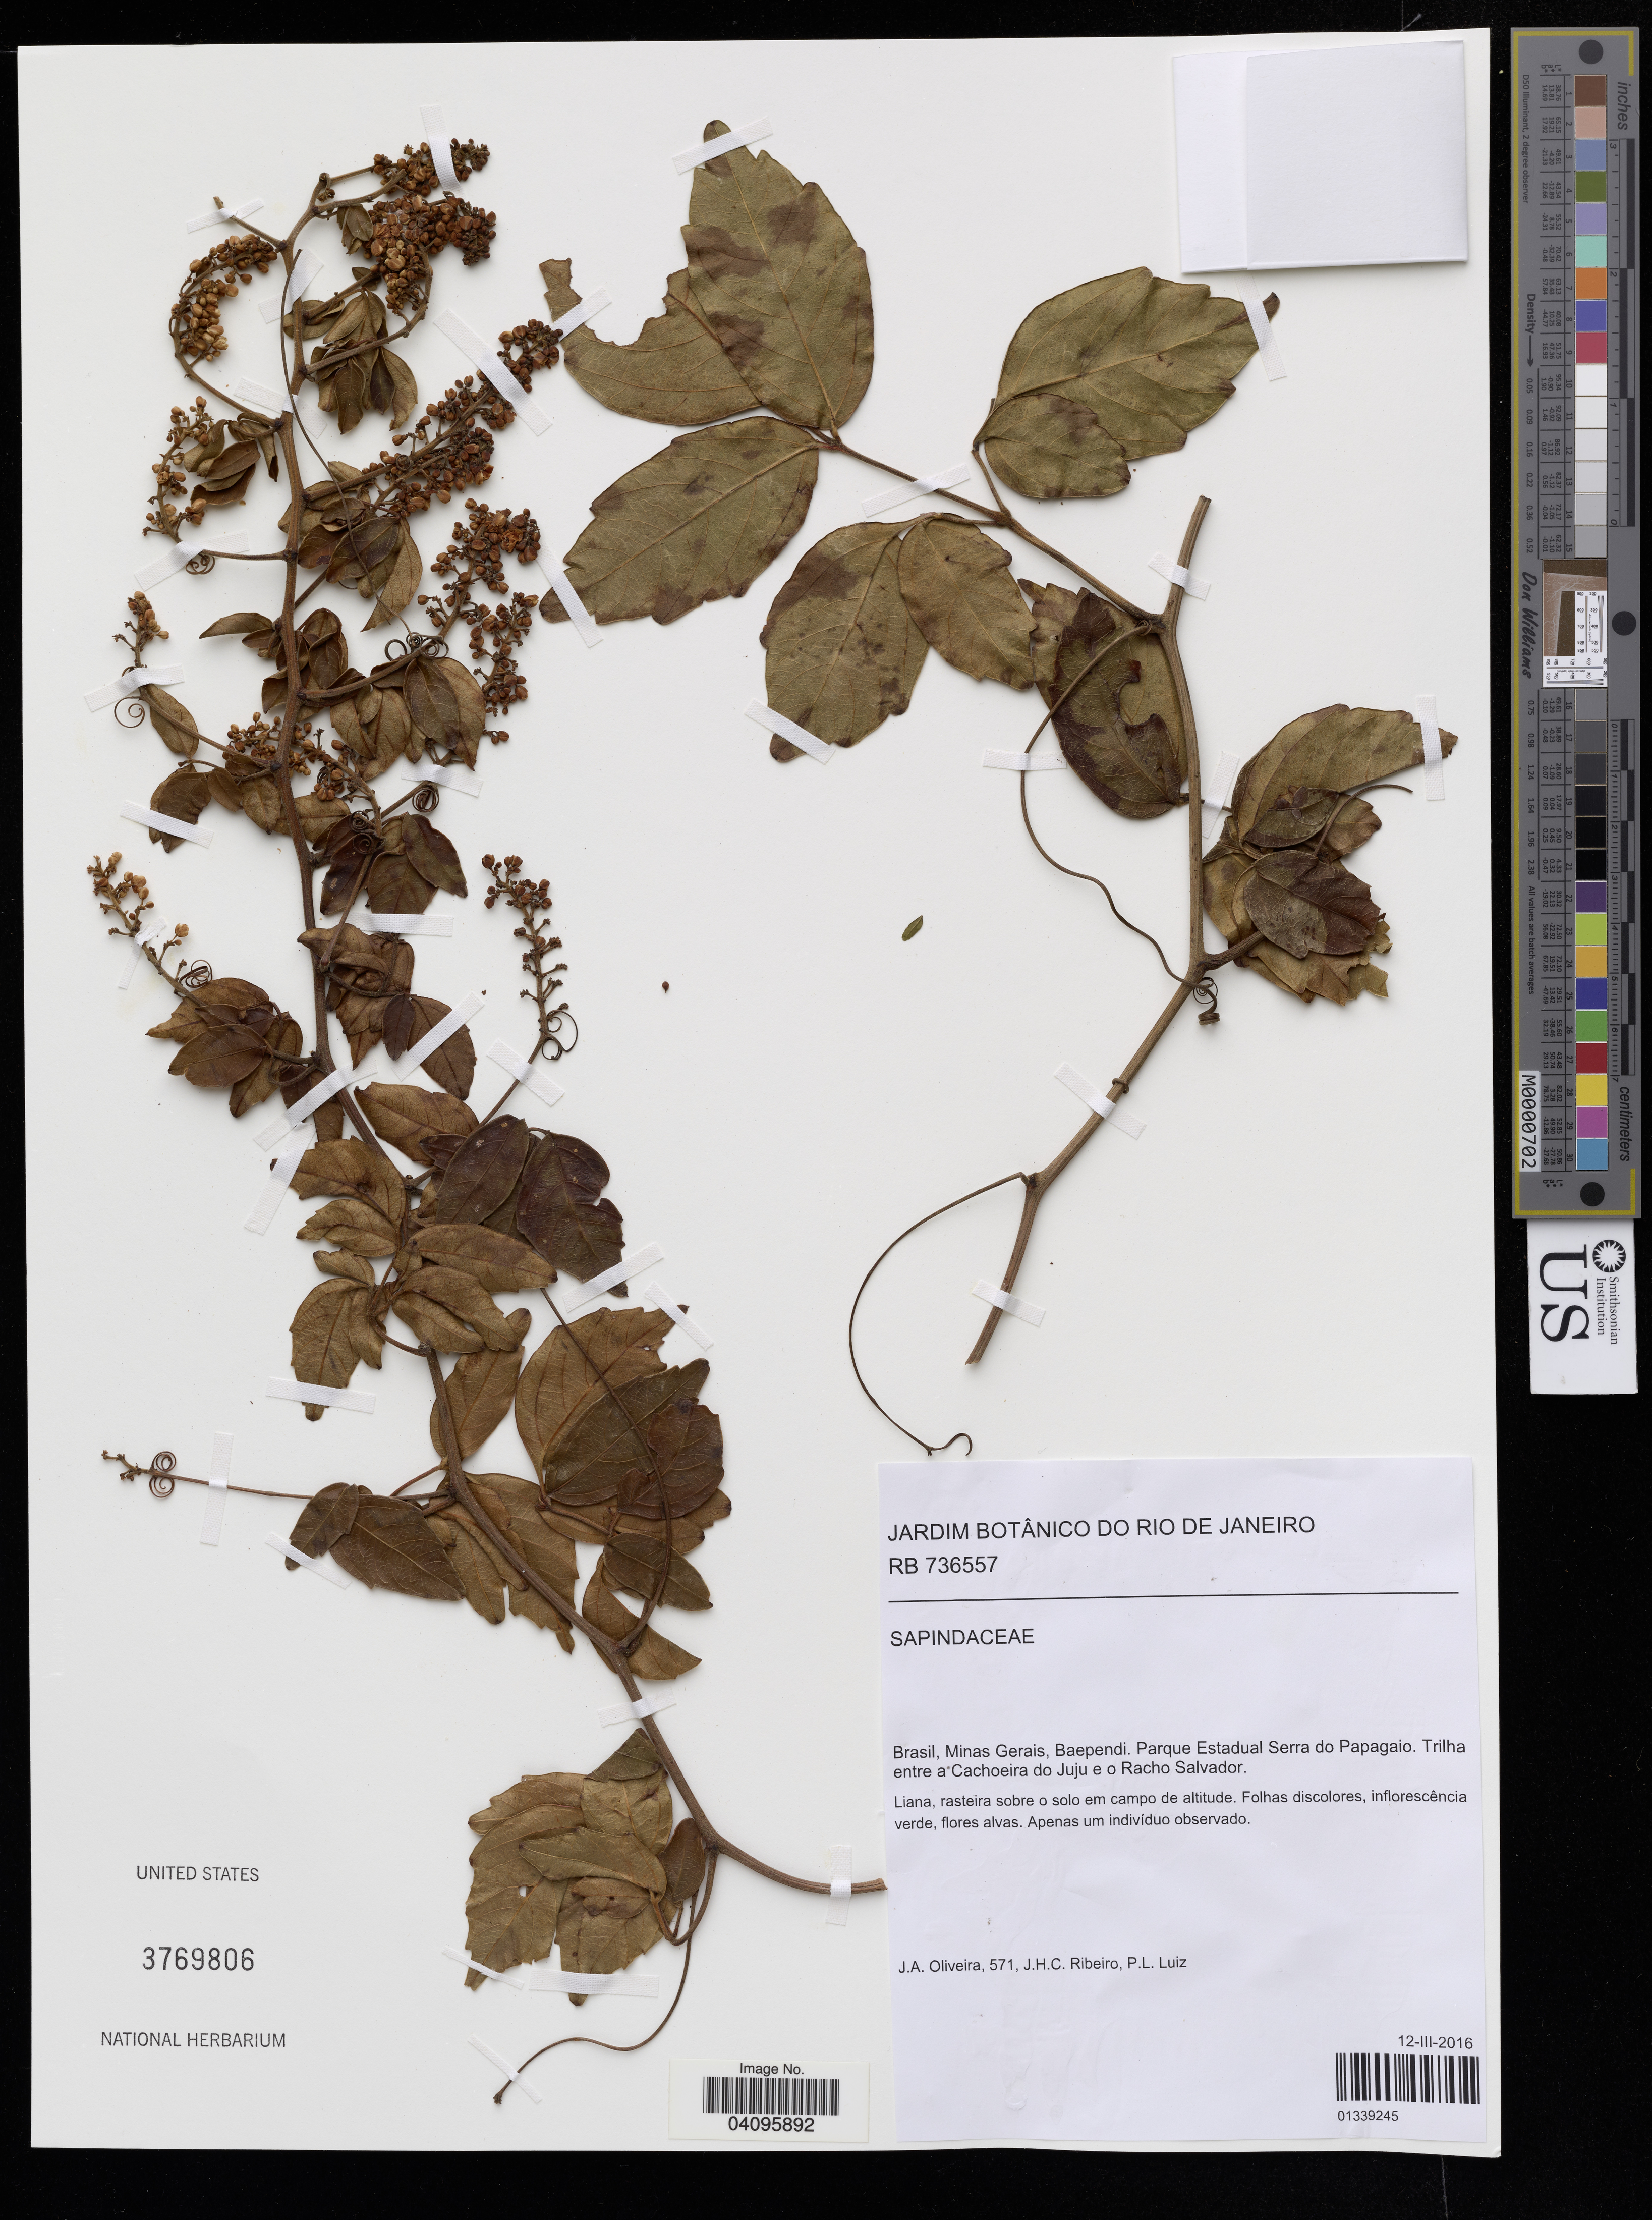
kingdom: Plantae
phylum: Tracheophyta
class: Magnoliopsida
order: Sapindales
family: Sapindaceae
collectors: J. Oliveira, J. Ribeiro & P. Luiz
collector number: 571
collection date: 2016-03-12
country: Brazil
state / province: Minas Gerais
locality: Baependi. Parque Estadual Serra do Papagaio. Trilha entre a Cachoeira do Juju e o Racho Salvador.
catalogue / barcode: US 3769806